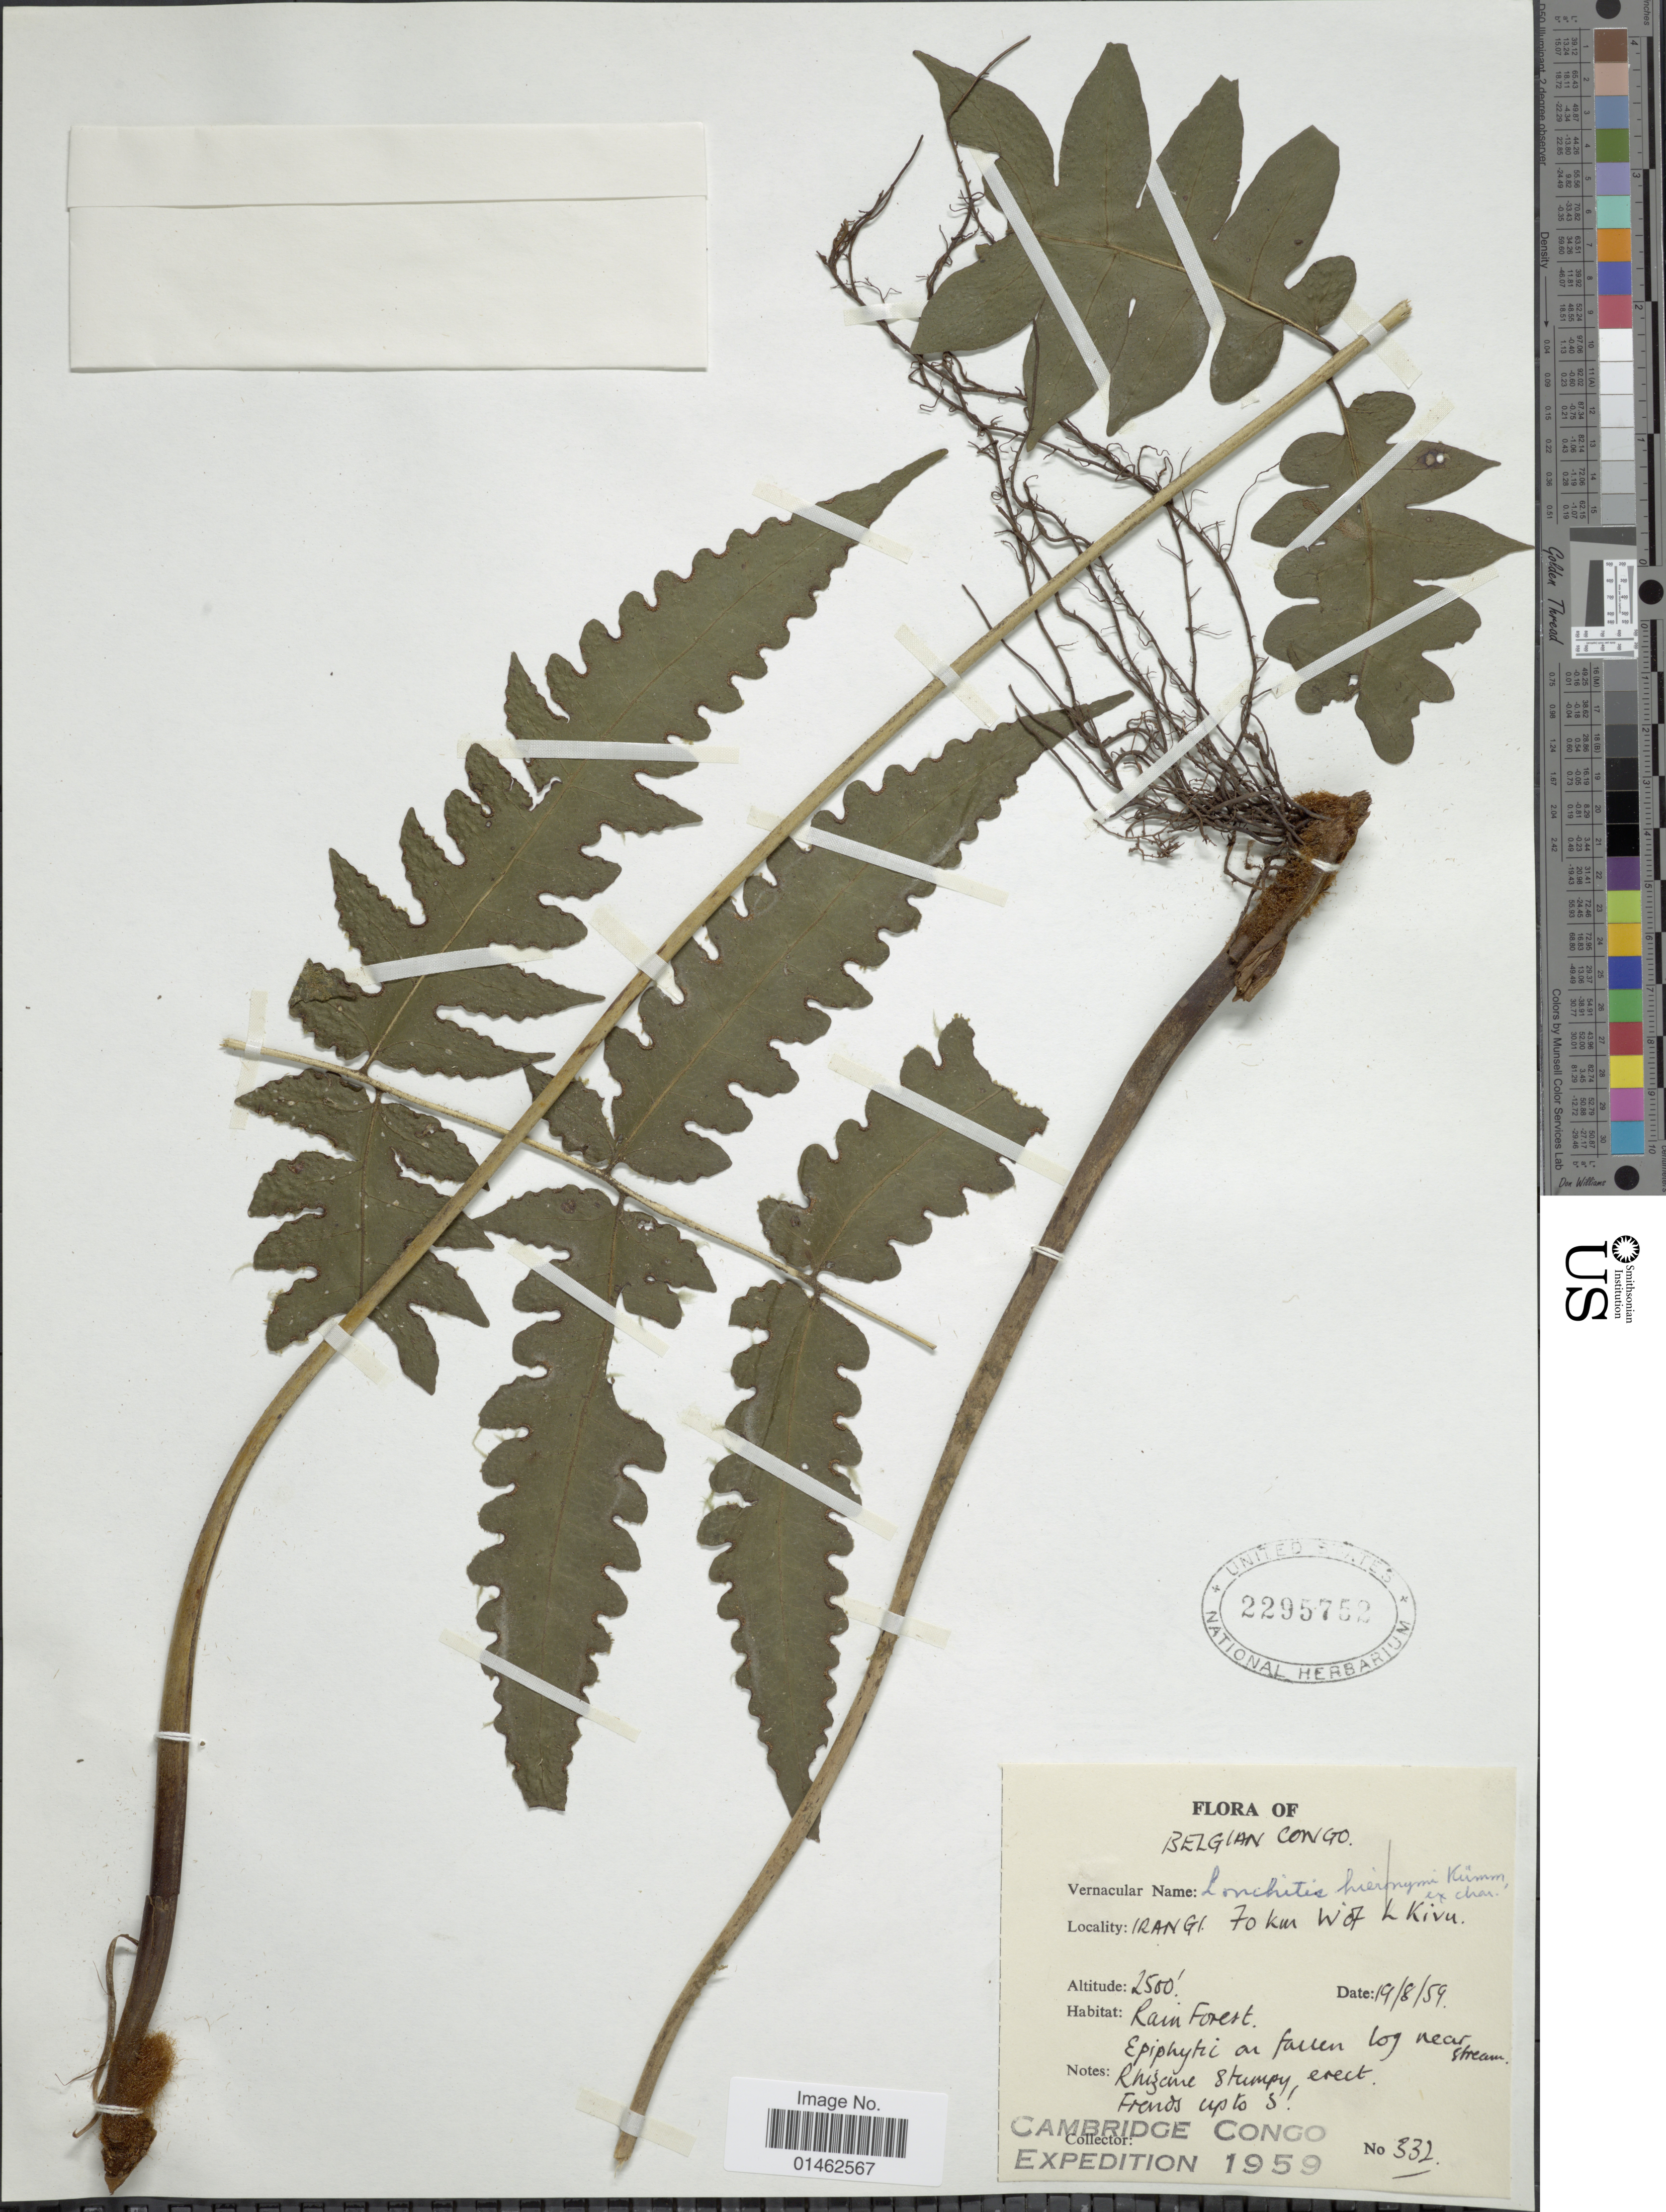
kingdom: Plantae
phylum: Tracheophyta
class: Polypodiopsida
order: Polypodiales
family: Dennstaedtiaceae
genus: Blotiella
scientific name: Blotiella hieronymi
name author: (Kummerle) Pic. Serm.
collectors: Cambridge Congo Expedition 1959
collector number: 332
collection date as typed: Transcribed d/m/y: 19/8/59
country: Congo, Democratic Republic of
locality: Irangi 70 km W of L. Kivu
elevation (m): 762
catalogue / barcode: US 2295752